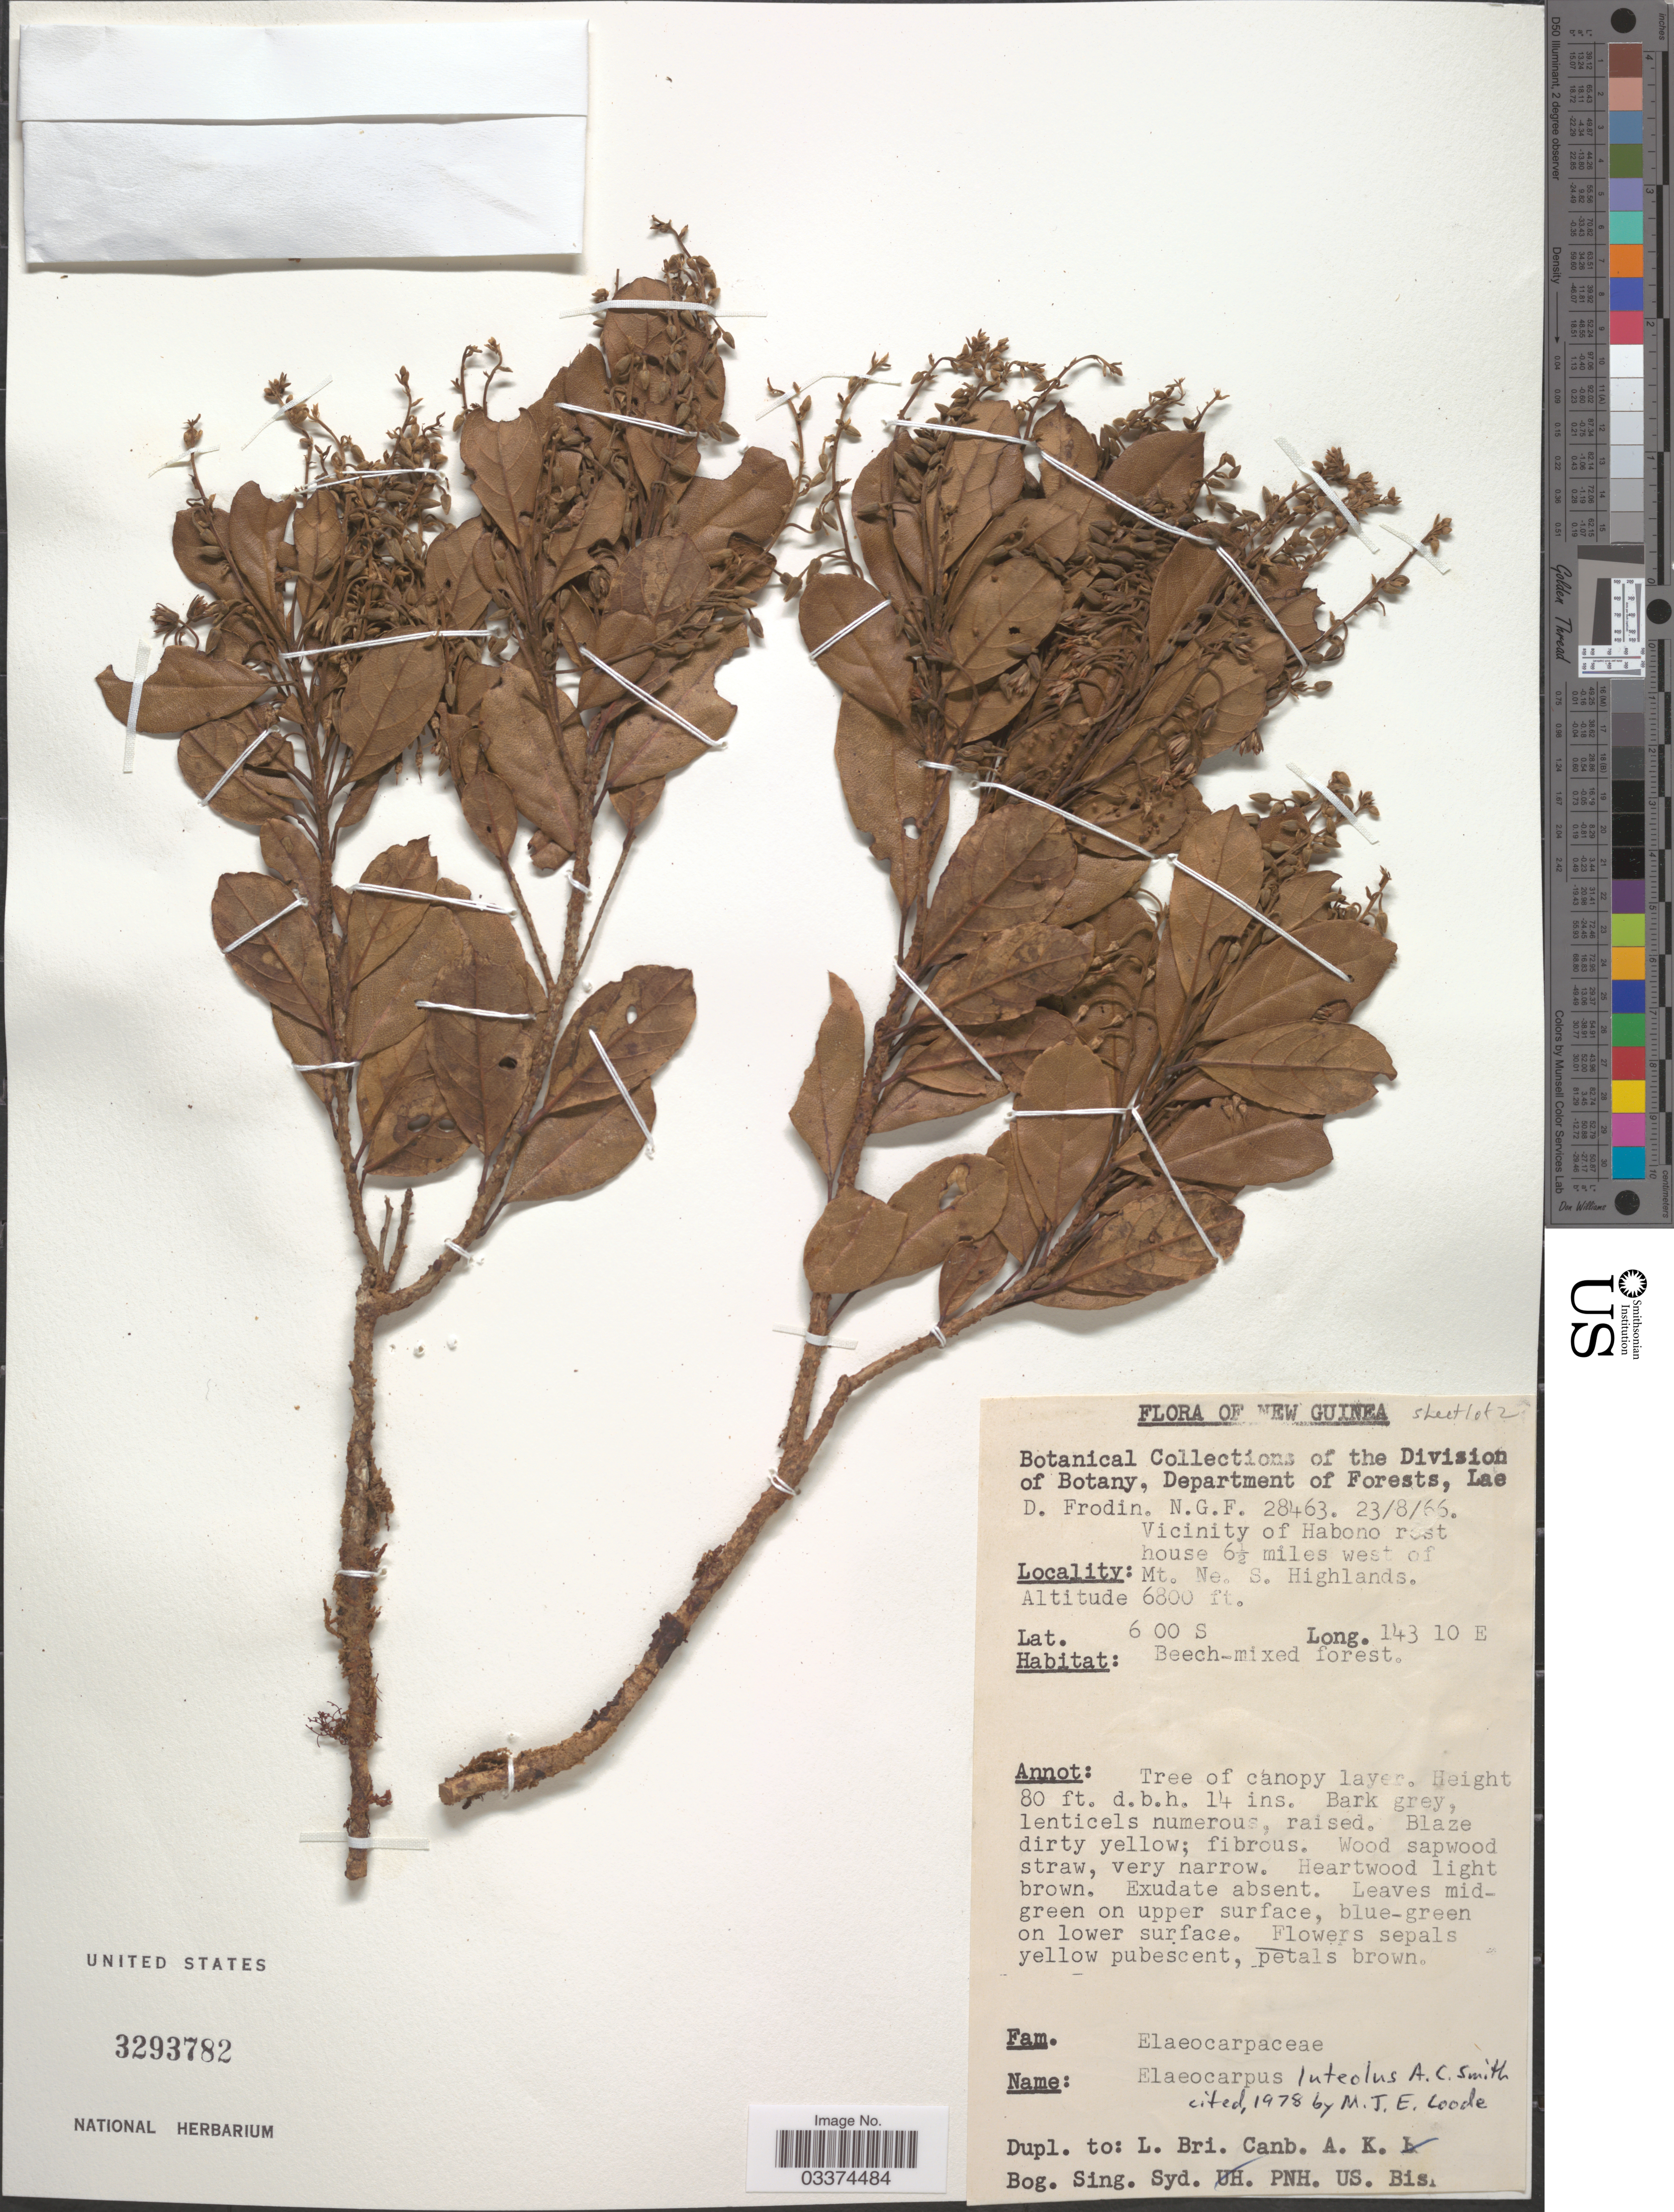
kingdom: Plantae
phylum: Tracheophyta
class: Magnoliopsida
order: Oxalidales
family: Elaeocarpaceae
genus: Elaeocarpus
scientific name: Elaeocarpus luteolus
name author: Koord. & Valeton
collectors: D. G. Frodin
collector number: NGF28463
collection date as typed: Transcribed d/m/y: 23/8/66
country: Papua New Guinea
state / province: Southern Highlands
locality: New Guinea, Vicinity of Habono rest house 6½ miles west of Mt. Ne. S. Highlands.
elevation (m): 2073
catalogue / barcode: US 3293782